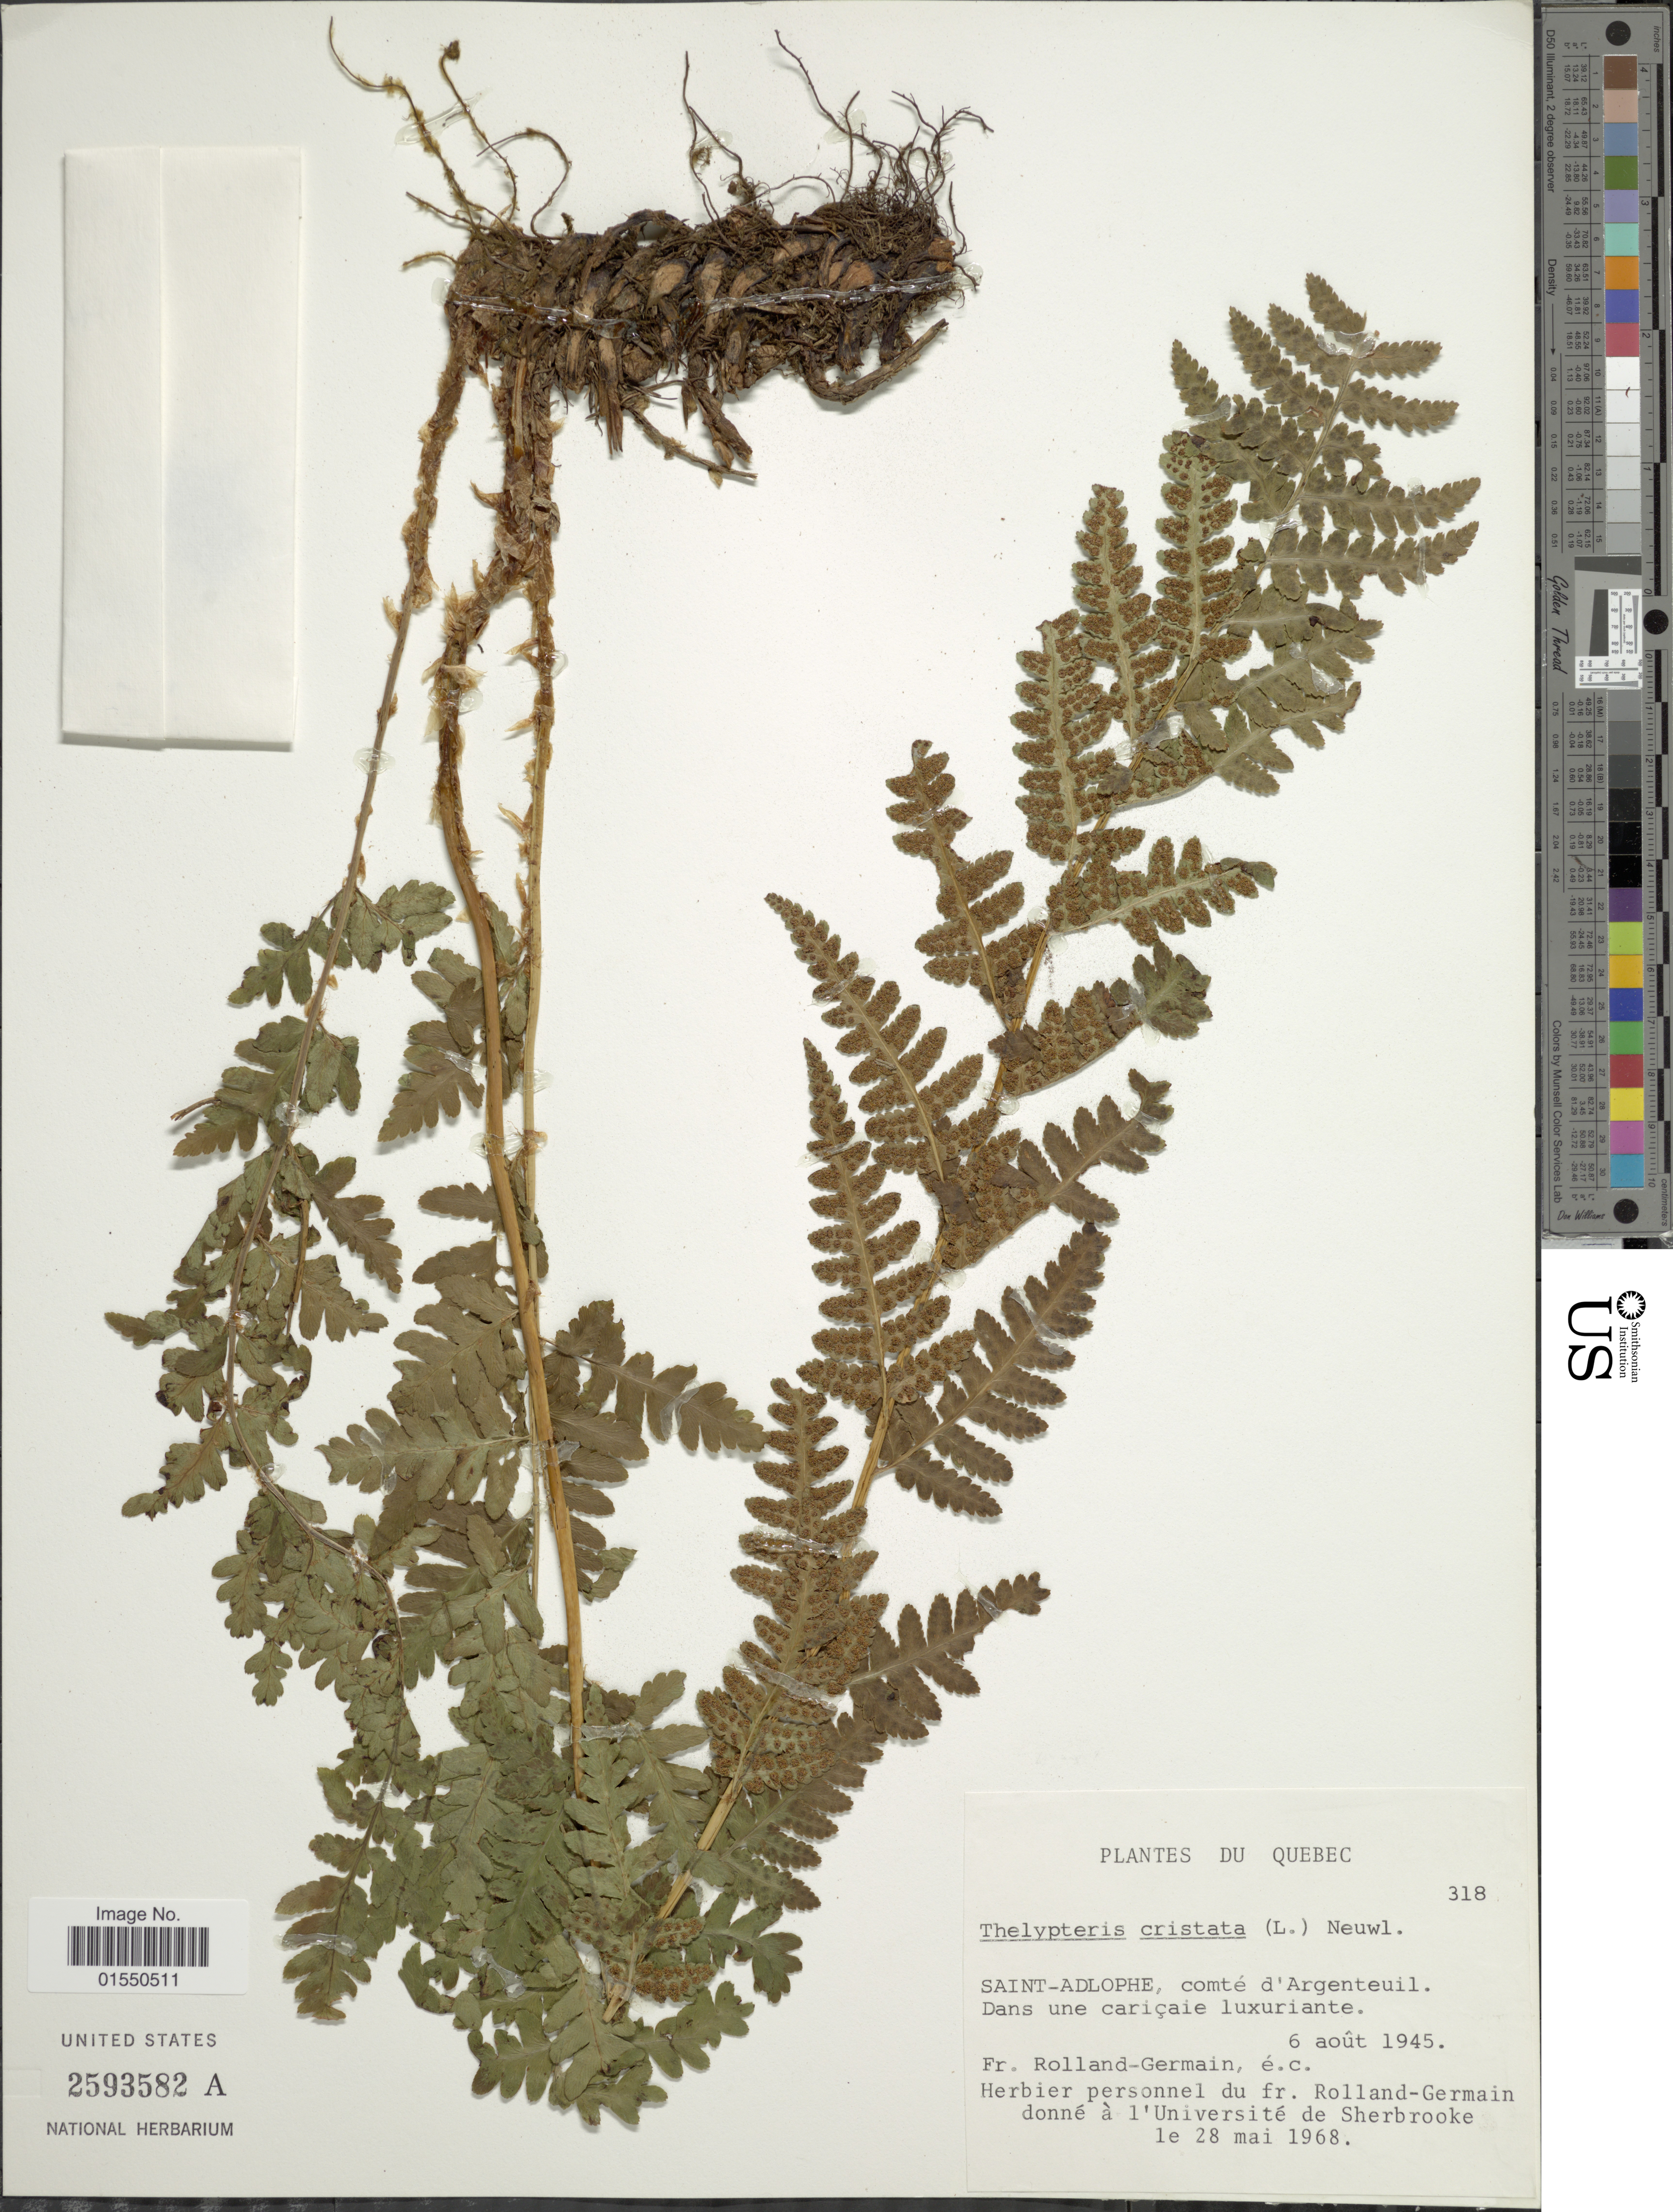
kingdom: Plantae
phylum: Tracheophyta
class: Polypodiopsida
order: Polypodiales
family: Dryopteridaceae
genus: Dryopteris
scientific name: Dryopteris cristata var. spinulosa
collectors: Rolland-Germain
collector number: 318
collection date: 1945-08-06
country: Canada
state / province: Quebec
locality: Saint - Adlophe, comte d' Argenteuil. Dans une caricaie luxuriante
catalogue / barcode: US 2593582A